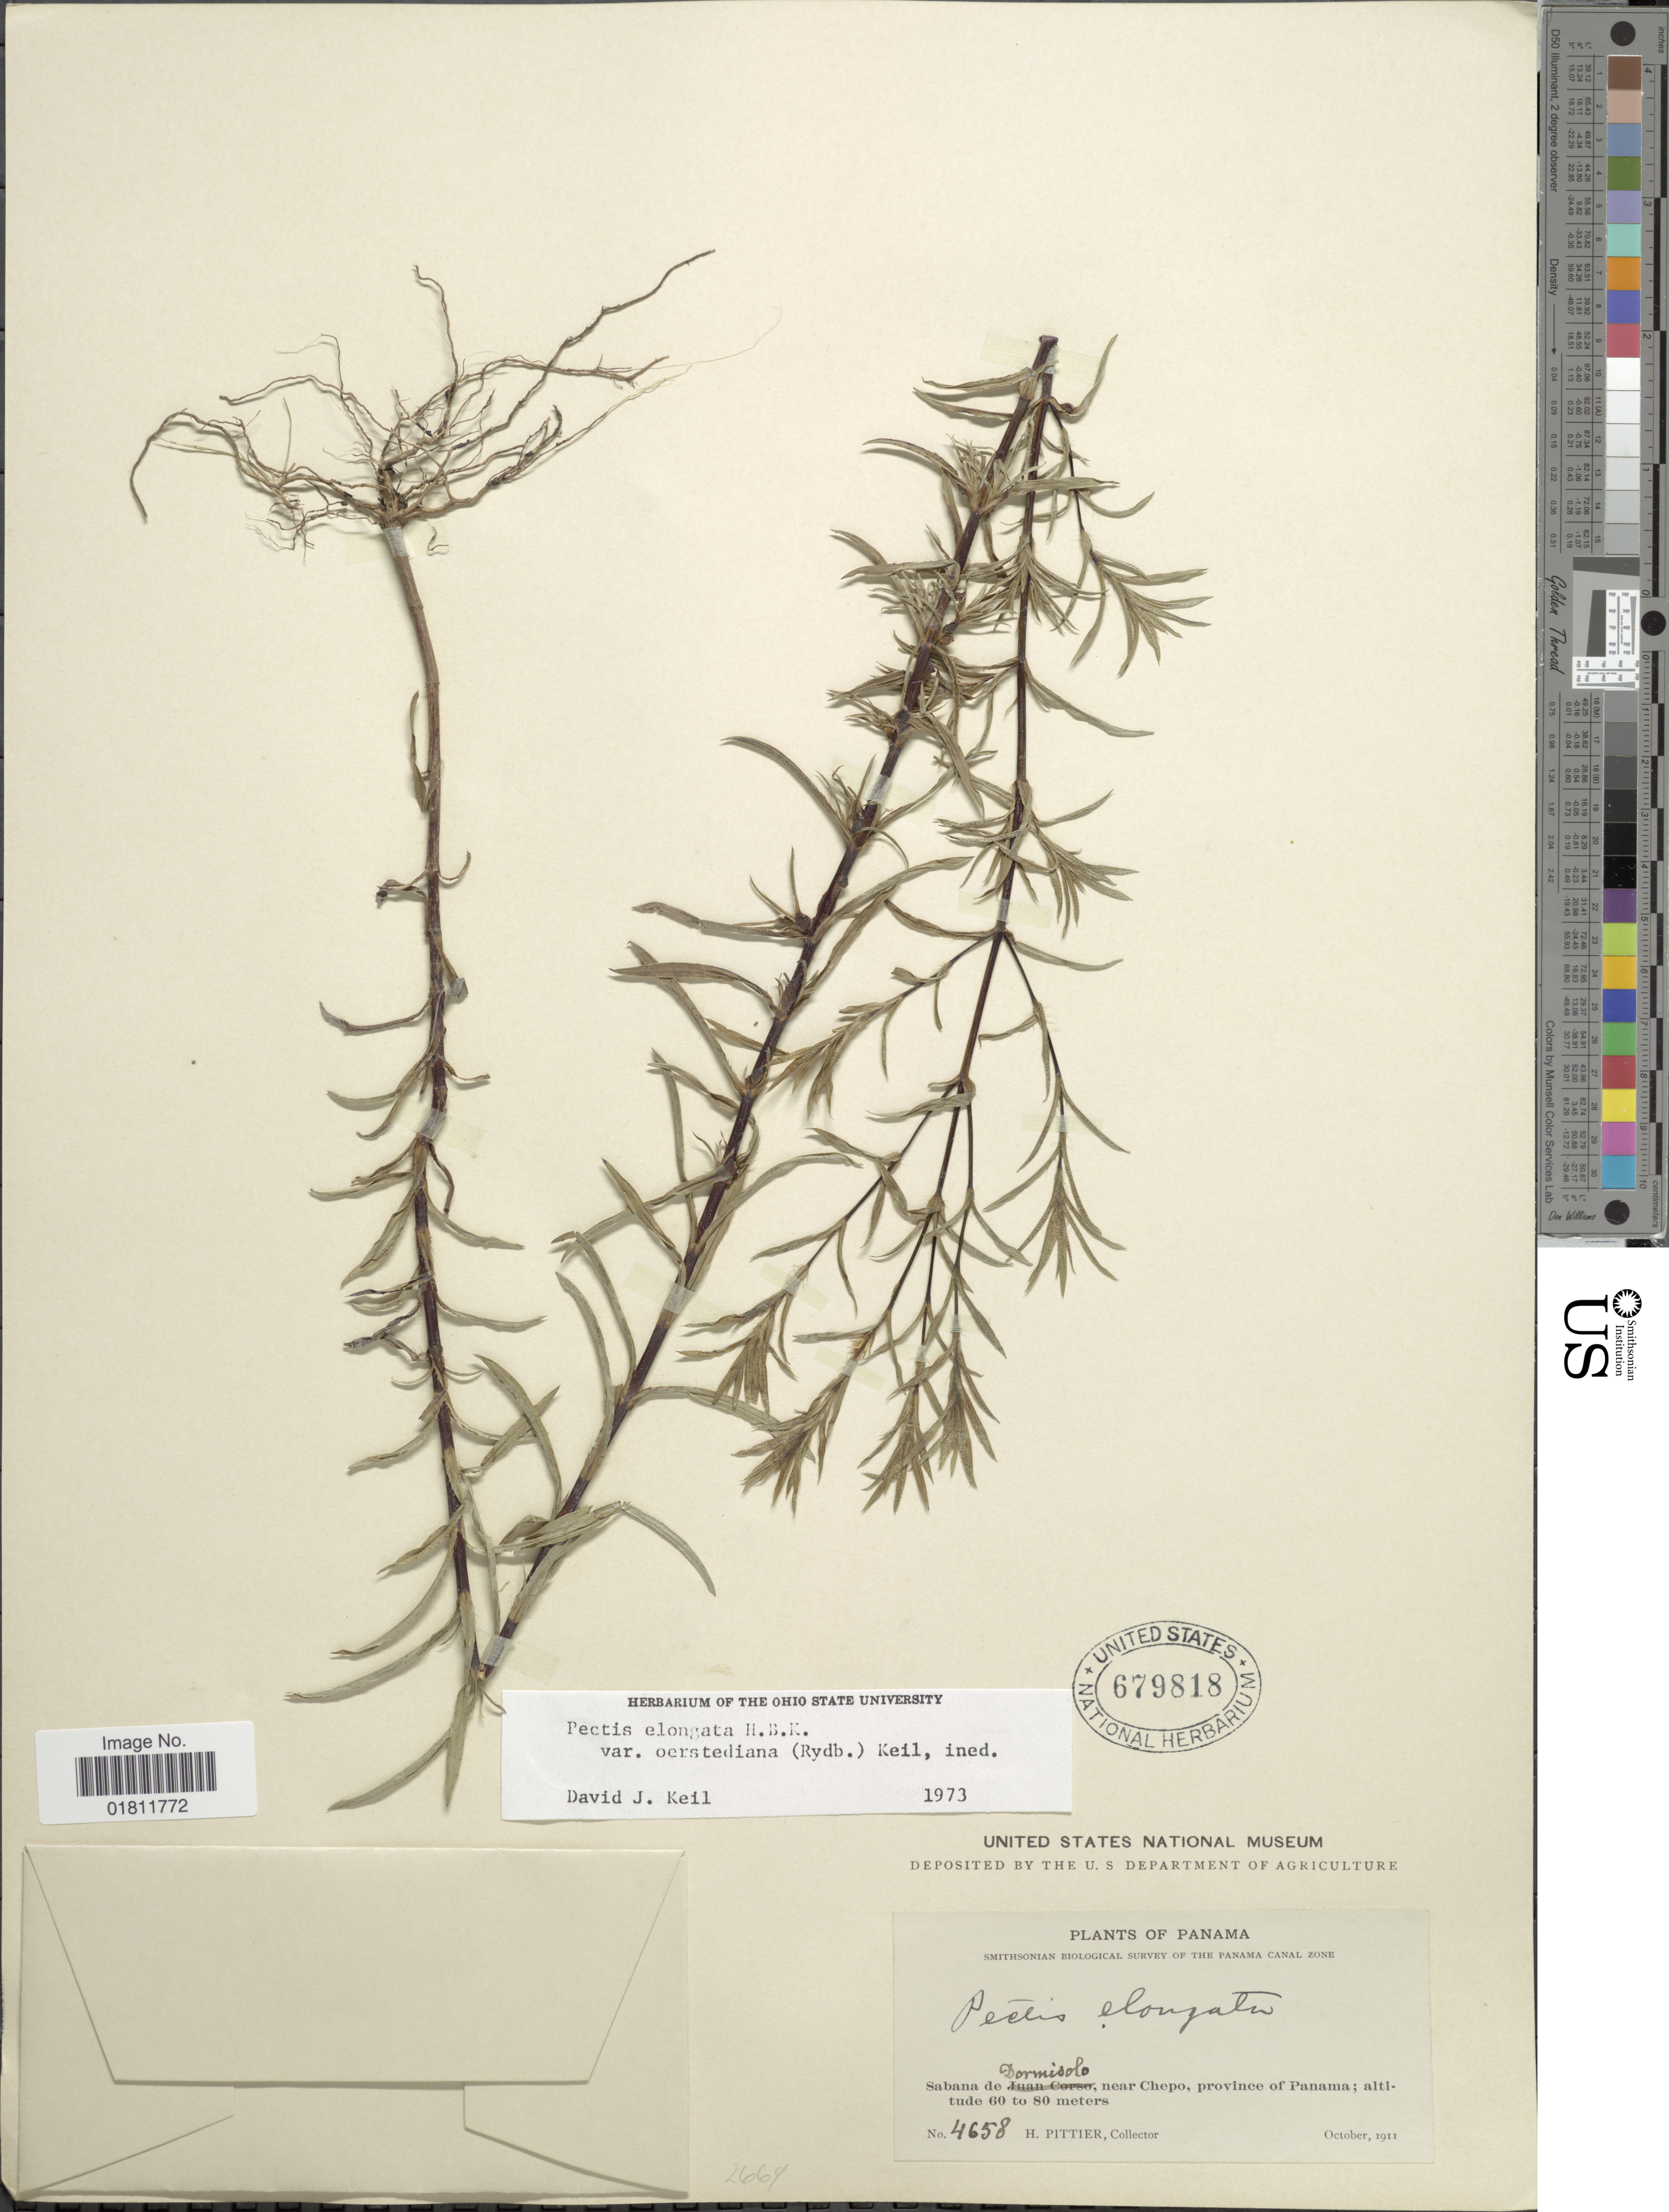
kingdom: Plantae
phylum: Tracheophyta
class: Magnoliopsida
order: Asterales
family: Asteraceae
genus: Pectis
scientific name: Pectis elongata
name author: Kunth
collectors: H. F. Pittier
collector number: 4658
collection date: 1911-10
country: Panama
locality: Sabana de Dormisolo, near Chepo, province of Panama.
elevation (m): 60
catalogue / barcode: US 679818